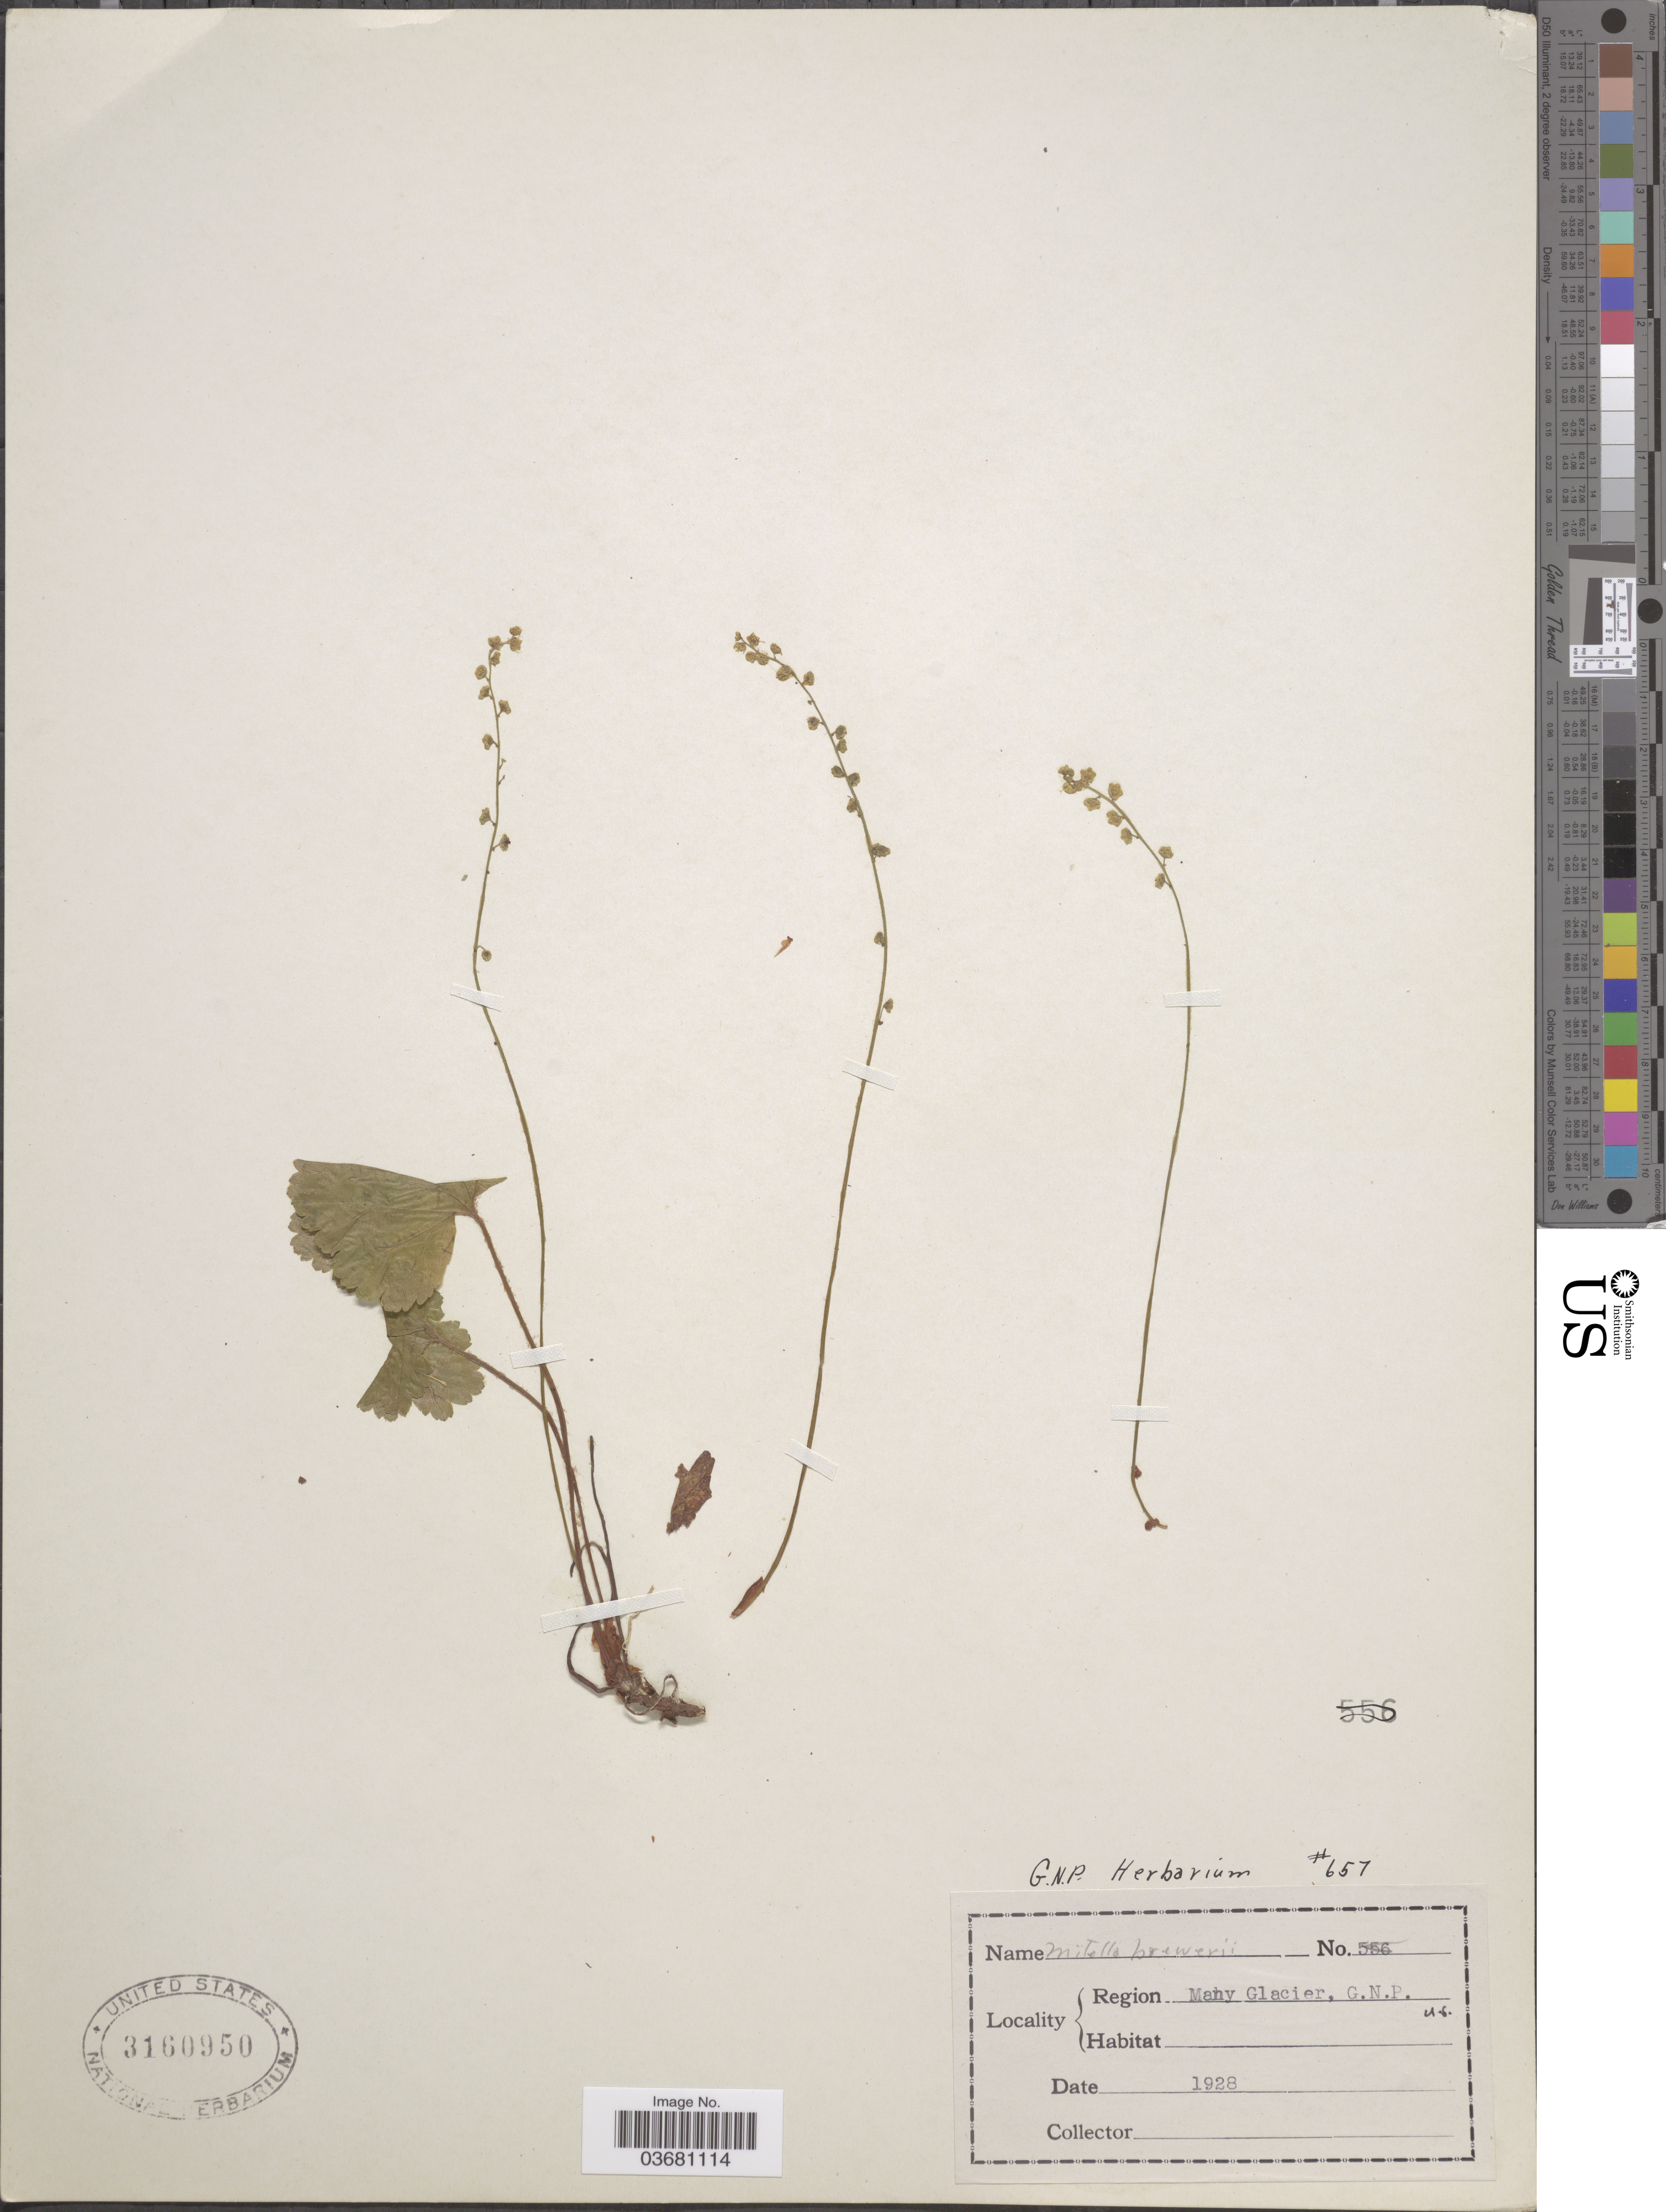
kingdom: Plantae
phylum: Tracheophyta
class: Magnoliopsida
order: Saxifragales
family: Saxifragaceae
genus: Mitella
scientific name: Mitella breweri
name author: A. Gray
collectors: ex herb. G. N. P.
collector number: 657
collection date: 1928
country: United States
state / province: Montana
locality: Region Many Glacier, G.N.P.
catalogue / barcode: US 3160950